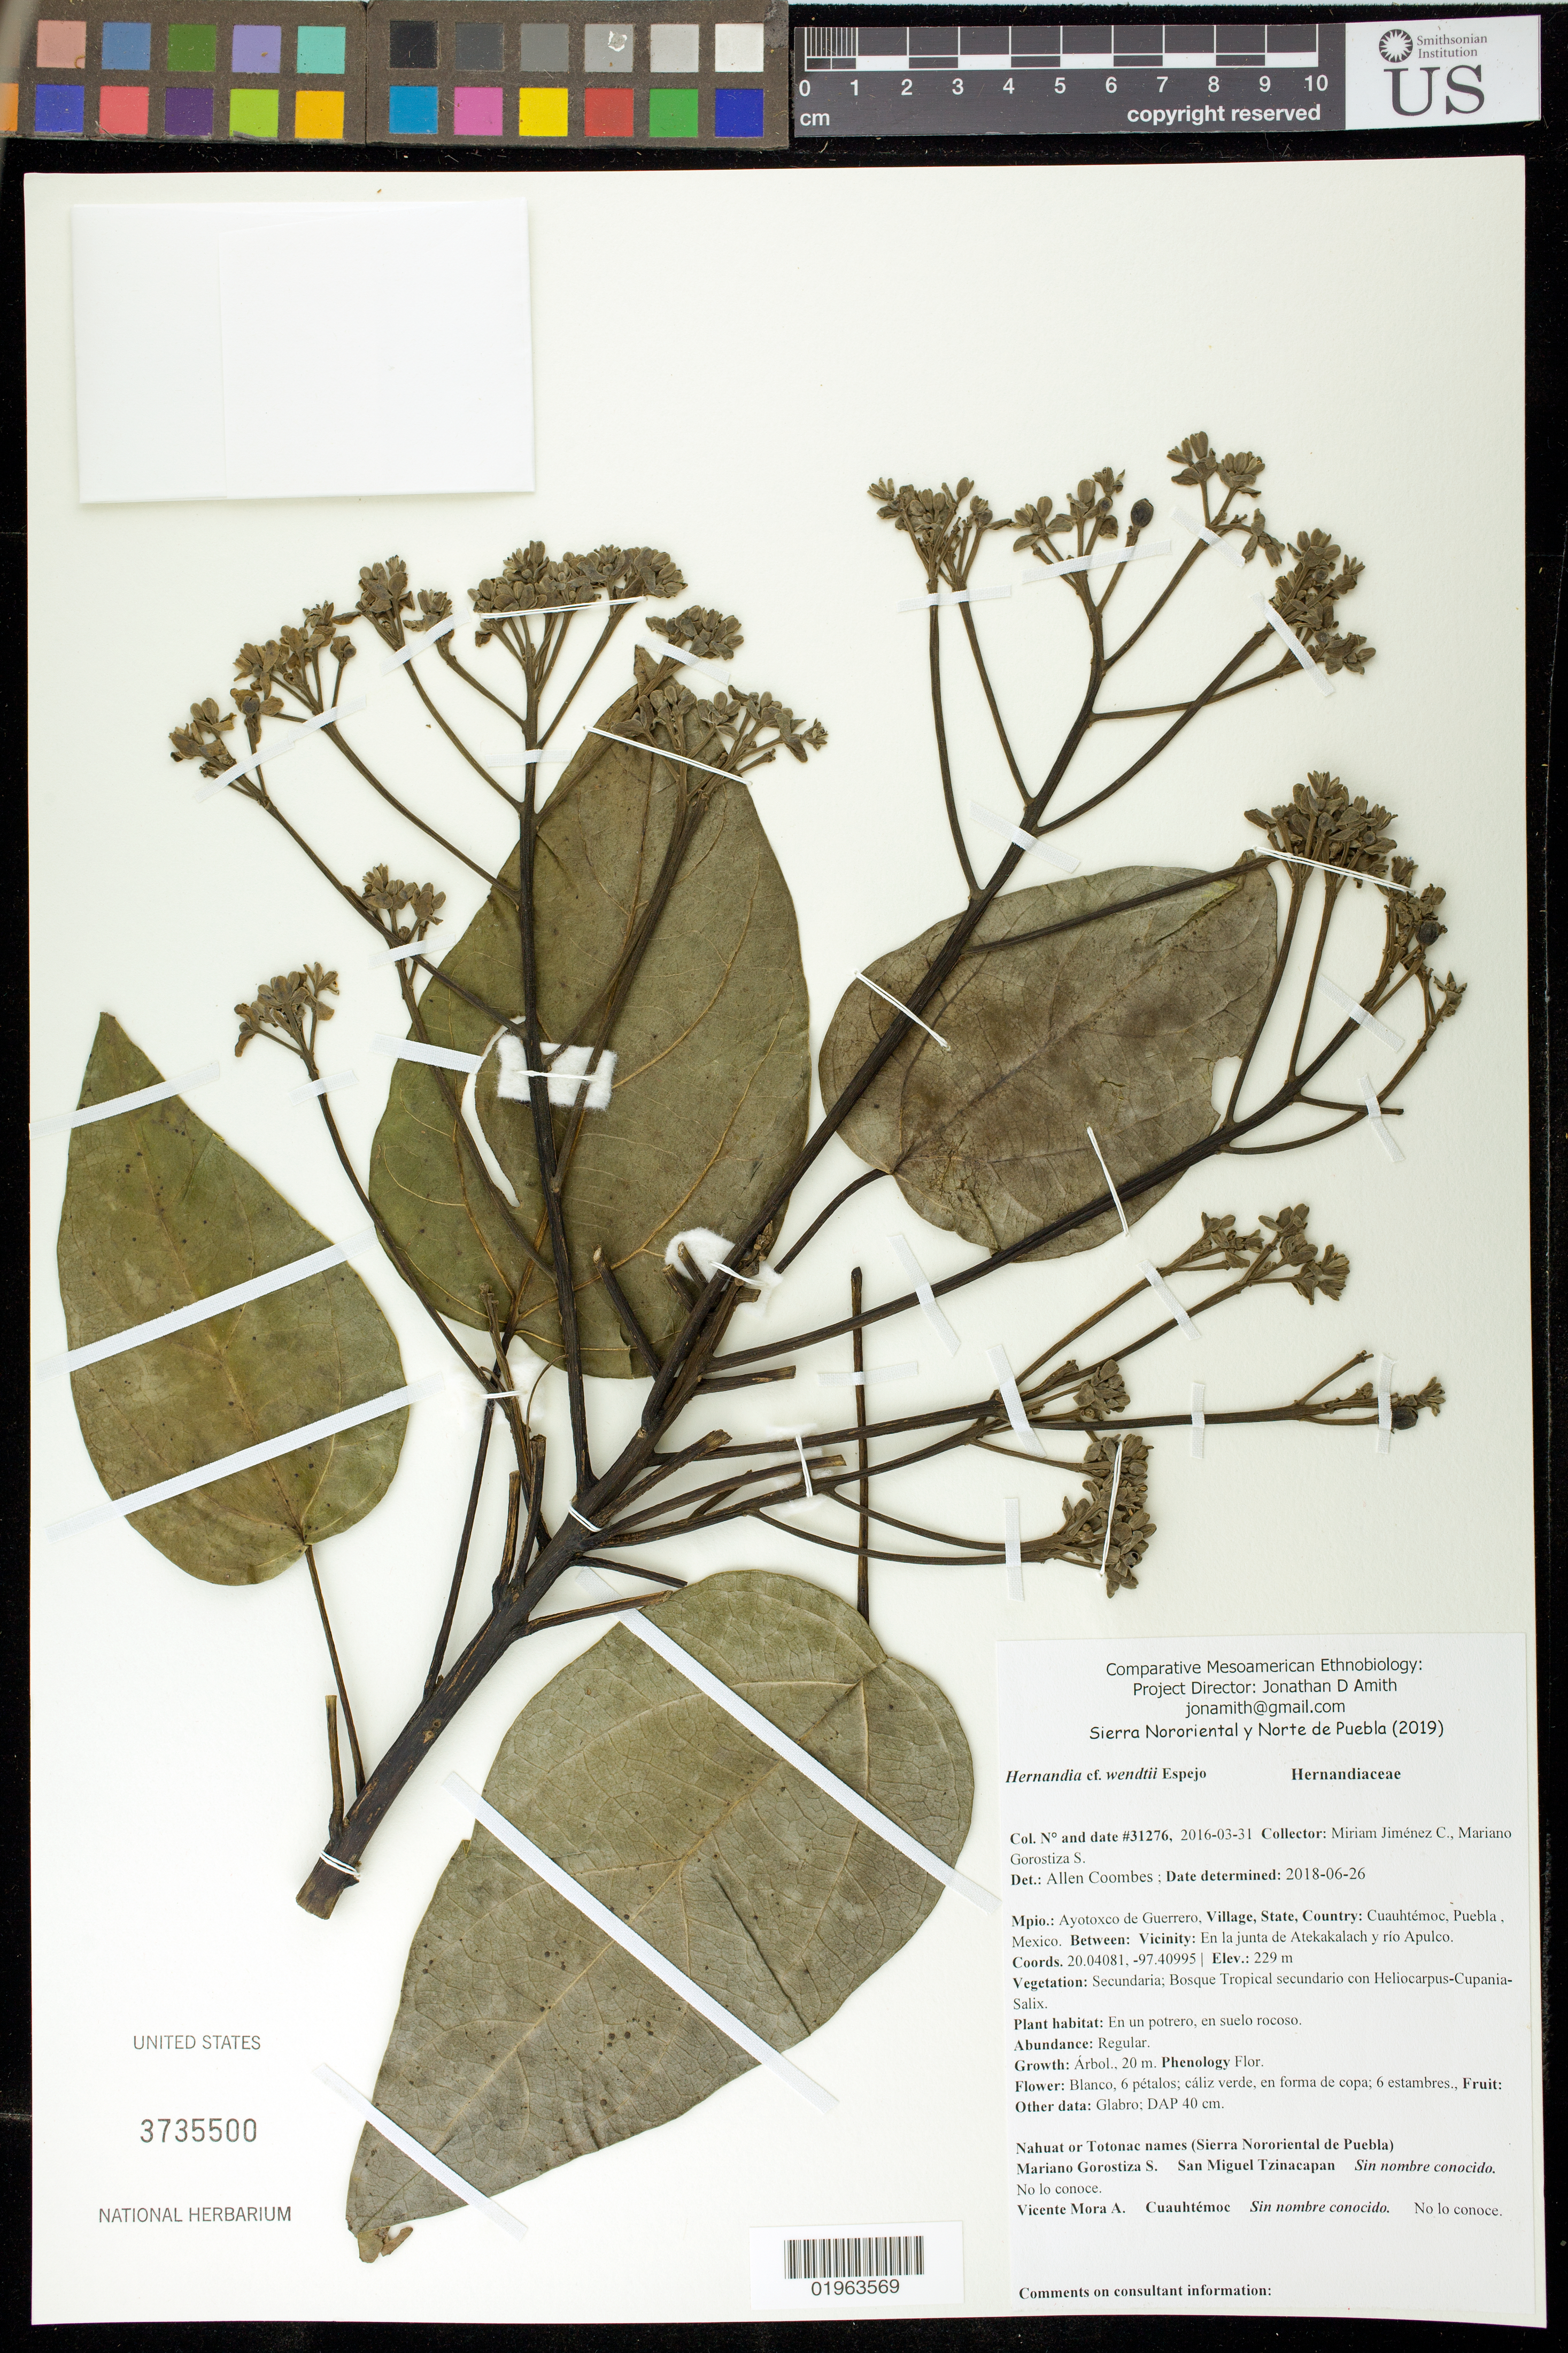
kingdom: Plantae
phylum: Tracheophyta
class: Magnoliopsida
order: Laurales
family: Hernandiaceae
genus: Hernandia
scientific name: Hernandia wendtii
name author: Espejo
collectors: M. Jimenez & M. Gorostiza S.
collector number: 31276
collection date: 2016-03-31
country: Mexico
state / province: Puebla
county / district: Ayotoxco de Guerrero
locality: Cuauhtemoc, En la junta de Atekakalach y rio Apuco.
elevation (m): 229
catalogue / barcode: US 3735500